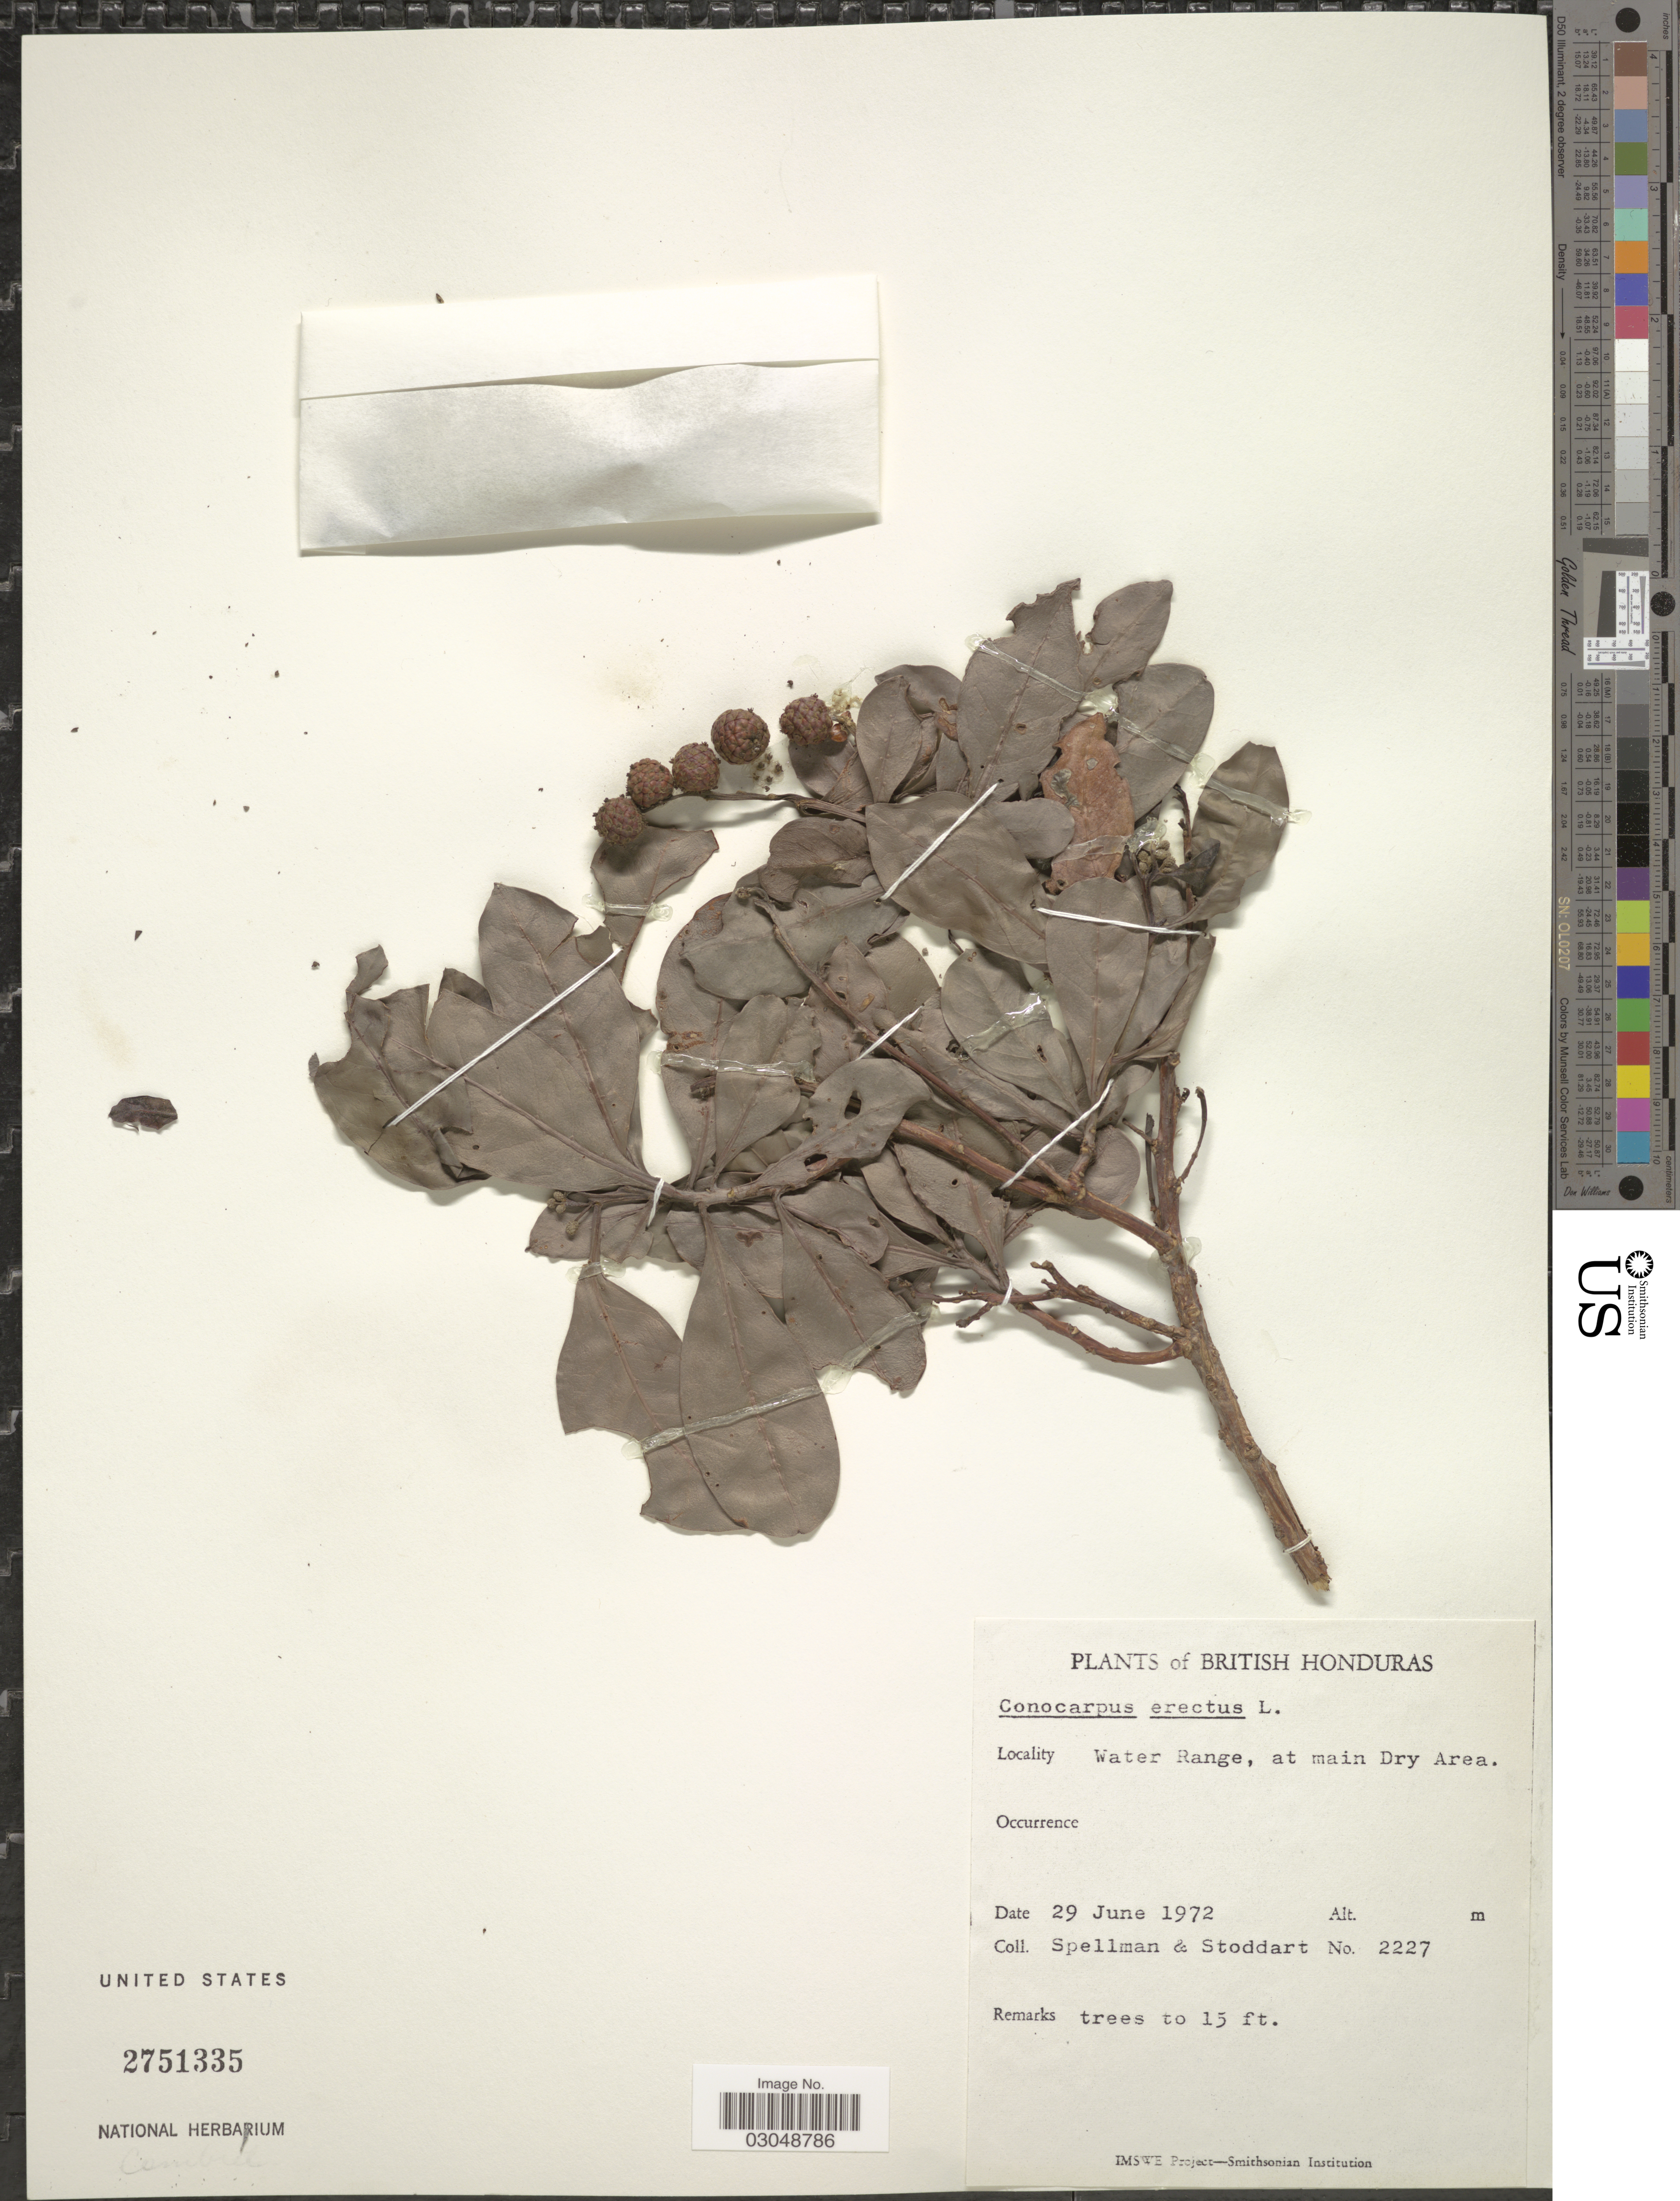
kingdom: Plantae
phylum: Tracheophyta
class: Magnoliopsida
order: Myrtales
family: Combretaceae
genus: Conocarpus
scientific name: Conocarpus erectus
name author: L.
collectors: Spellman, -- & -. Stoddart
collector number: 2227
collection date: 1972-06-29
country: Belize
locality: British Honduras. Water Range, at main Dry Area.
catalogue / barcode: US 2751335